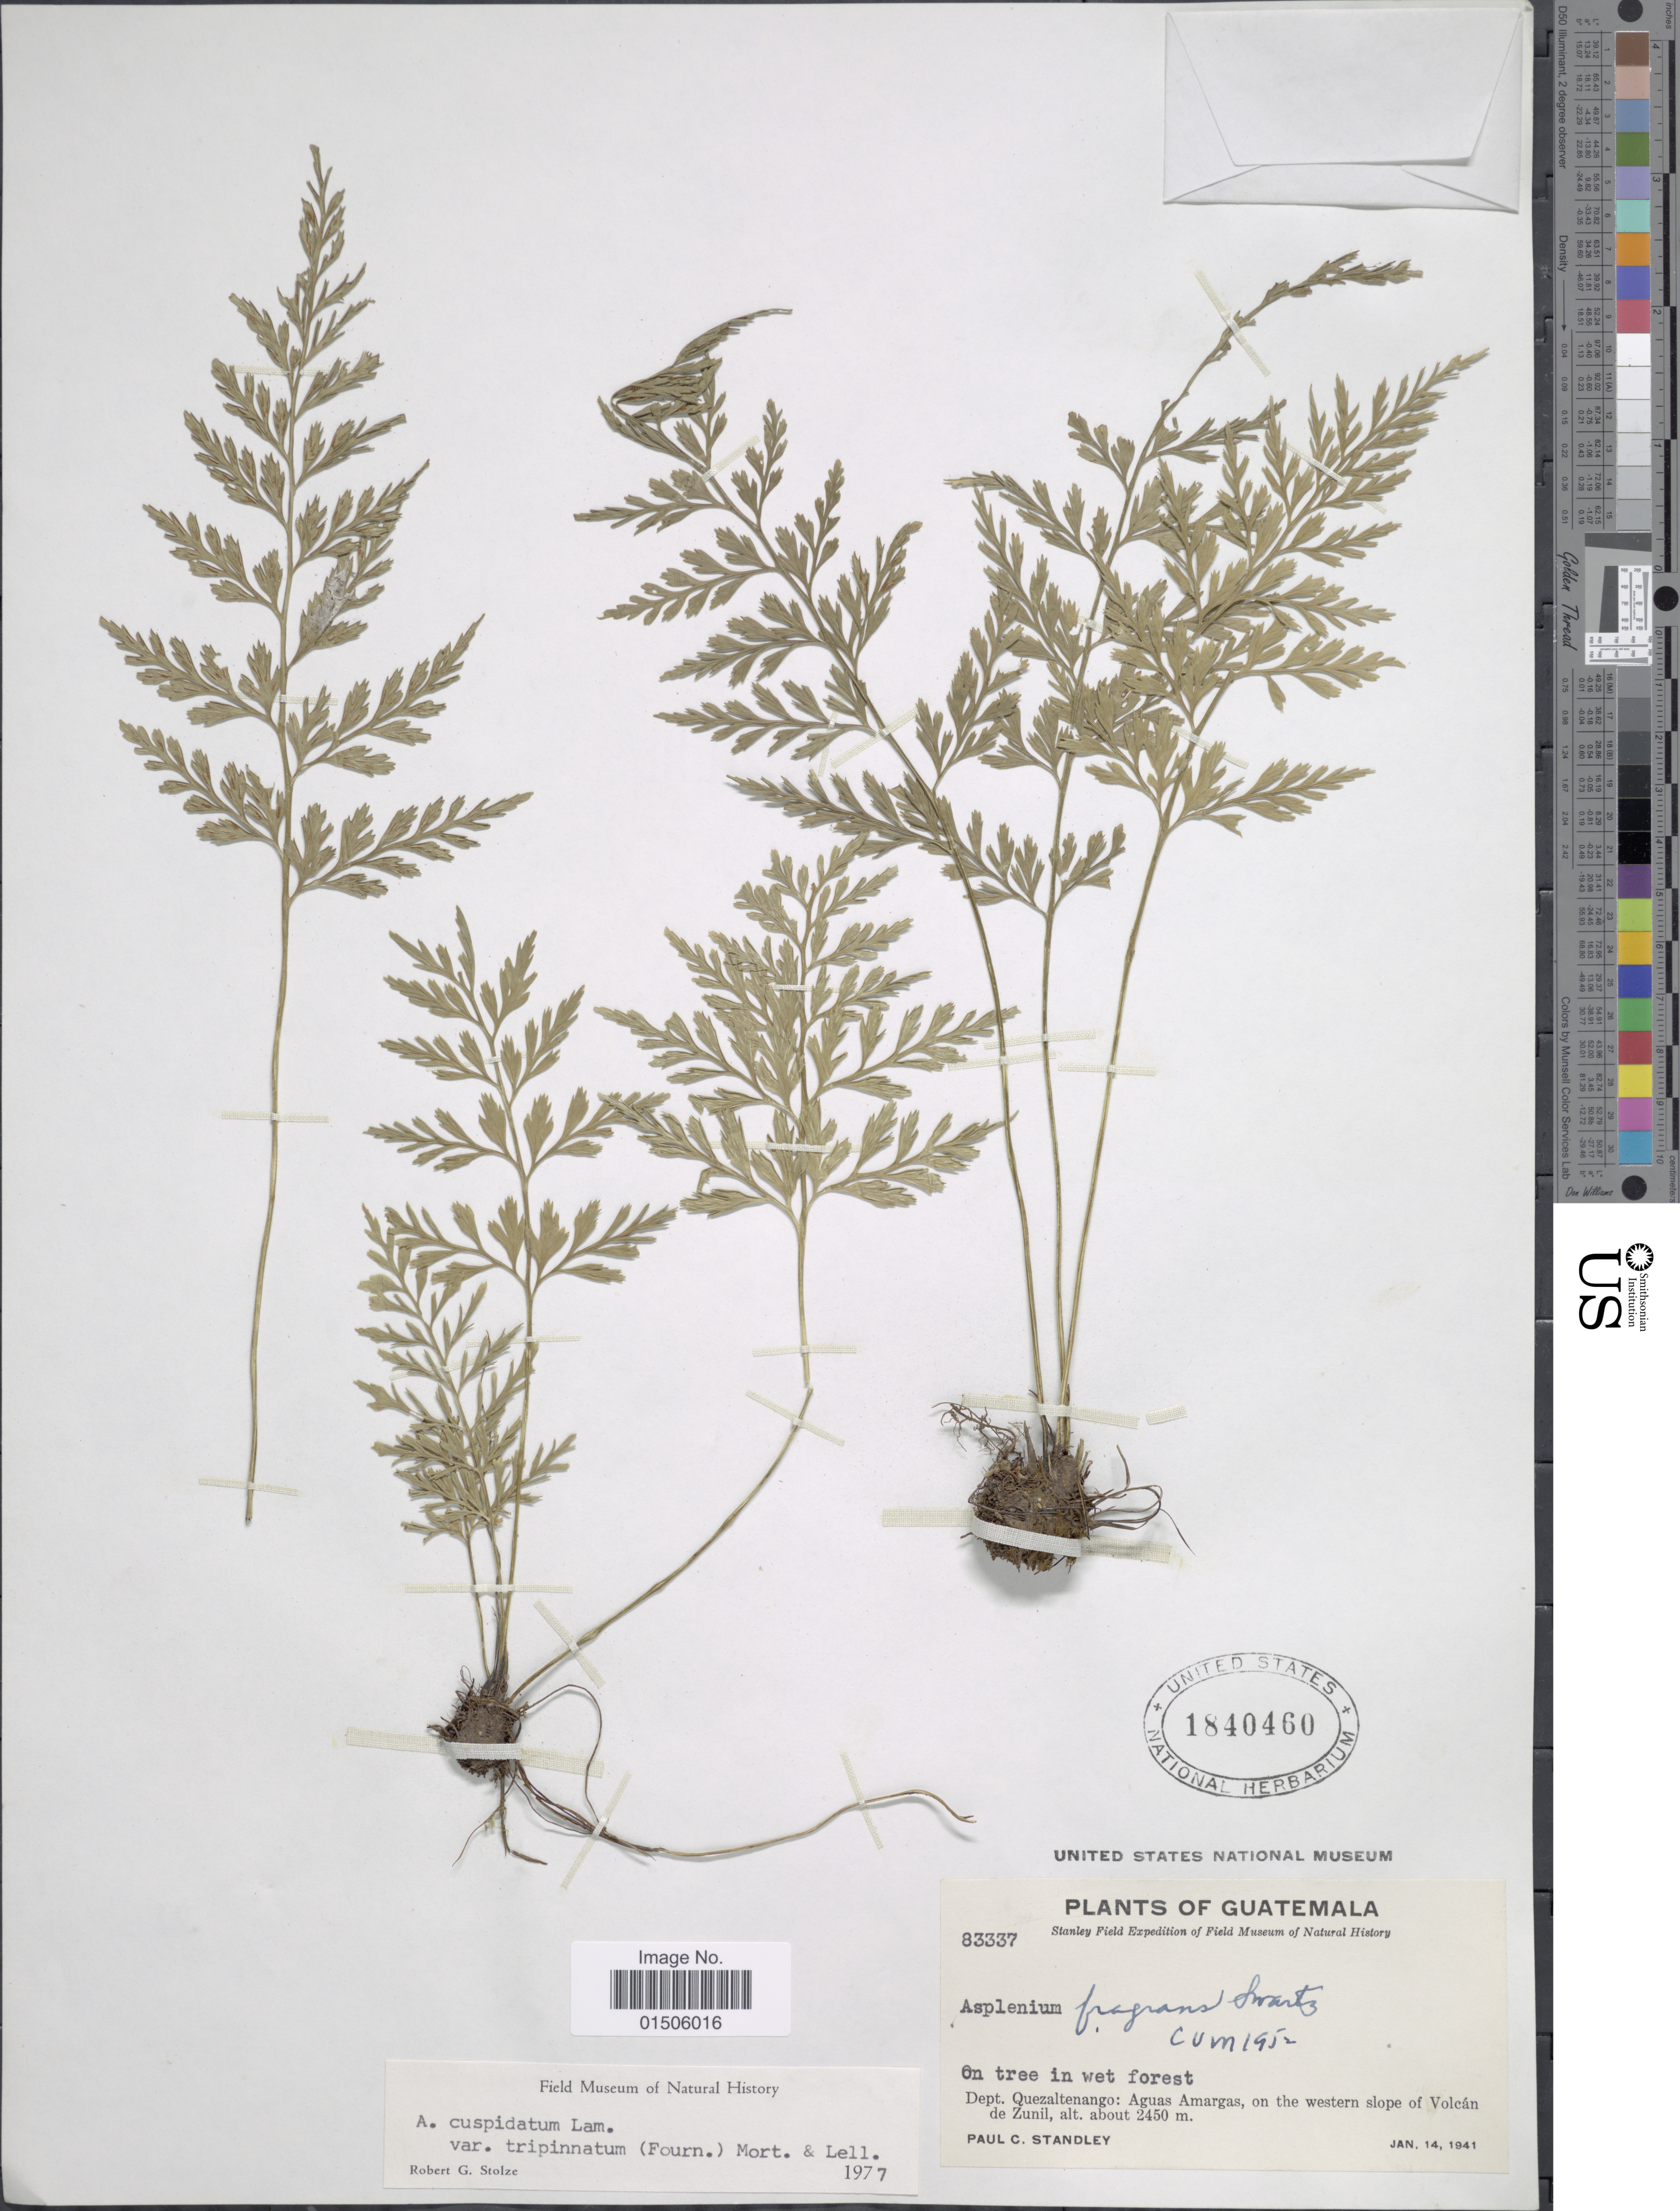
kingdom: Plantae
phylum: Tracheophyta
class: Polypodiopsida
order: Polypodiales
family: Aspleniaceae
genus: Asplenium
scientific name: Asplenium cuspidatum var. tripinnatum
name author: (E. Fourn.) C.V. Morton & Lellinger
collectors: P. C. Standley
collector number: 83337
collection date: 1941-01-14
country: Guatemala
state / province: Quetzaltenango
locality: Dept. Quezaltenango: Aguas Amargas, on the western slope of Volcan de Zunil.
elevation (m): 2450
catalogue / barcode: US 1840460